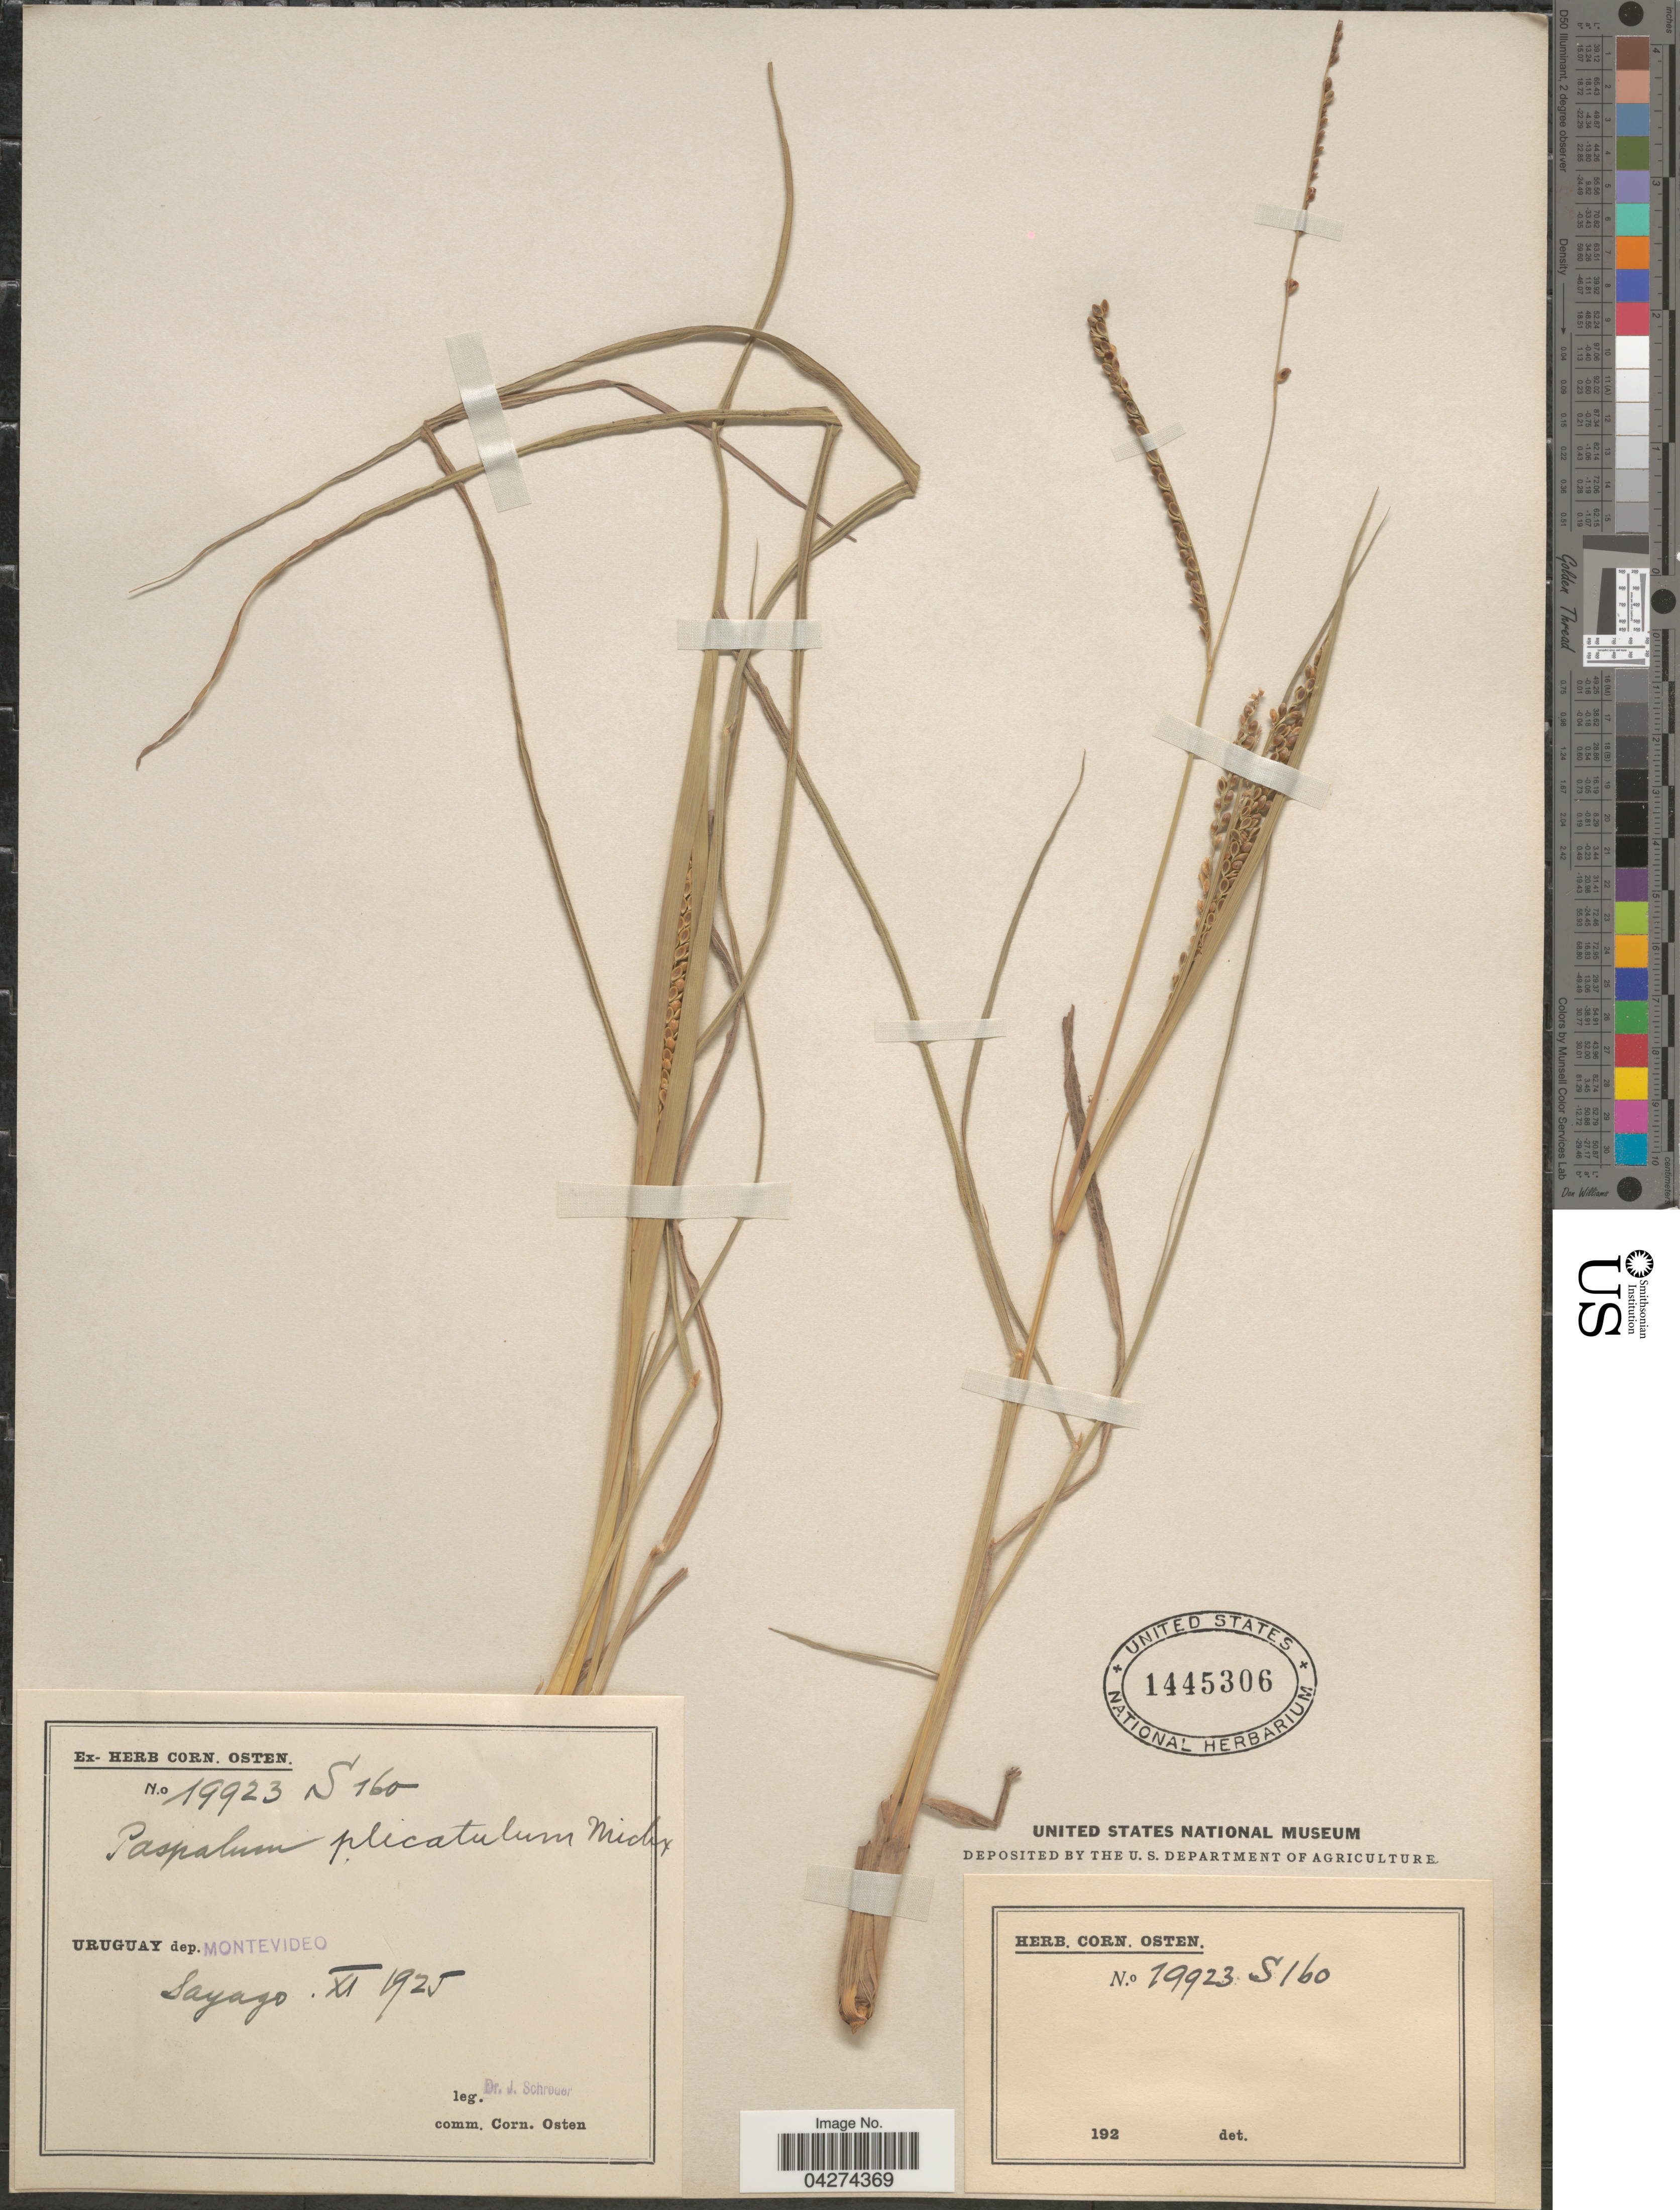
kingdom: Plantae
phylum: Tracheophyta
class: Liliopsida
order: Poales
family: Poaceae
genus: Paspalum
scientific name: Paspalum plicatulum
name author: Michx.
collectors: J. Schröder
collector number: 19923S160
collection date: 1925-11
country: Uruguay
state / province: Montevideo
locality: Dep. Montevideo. Sayago.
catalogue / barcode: US 1445306